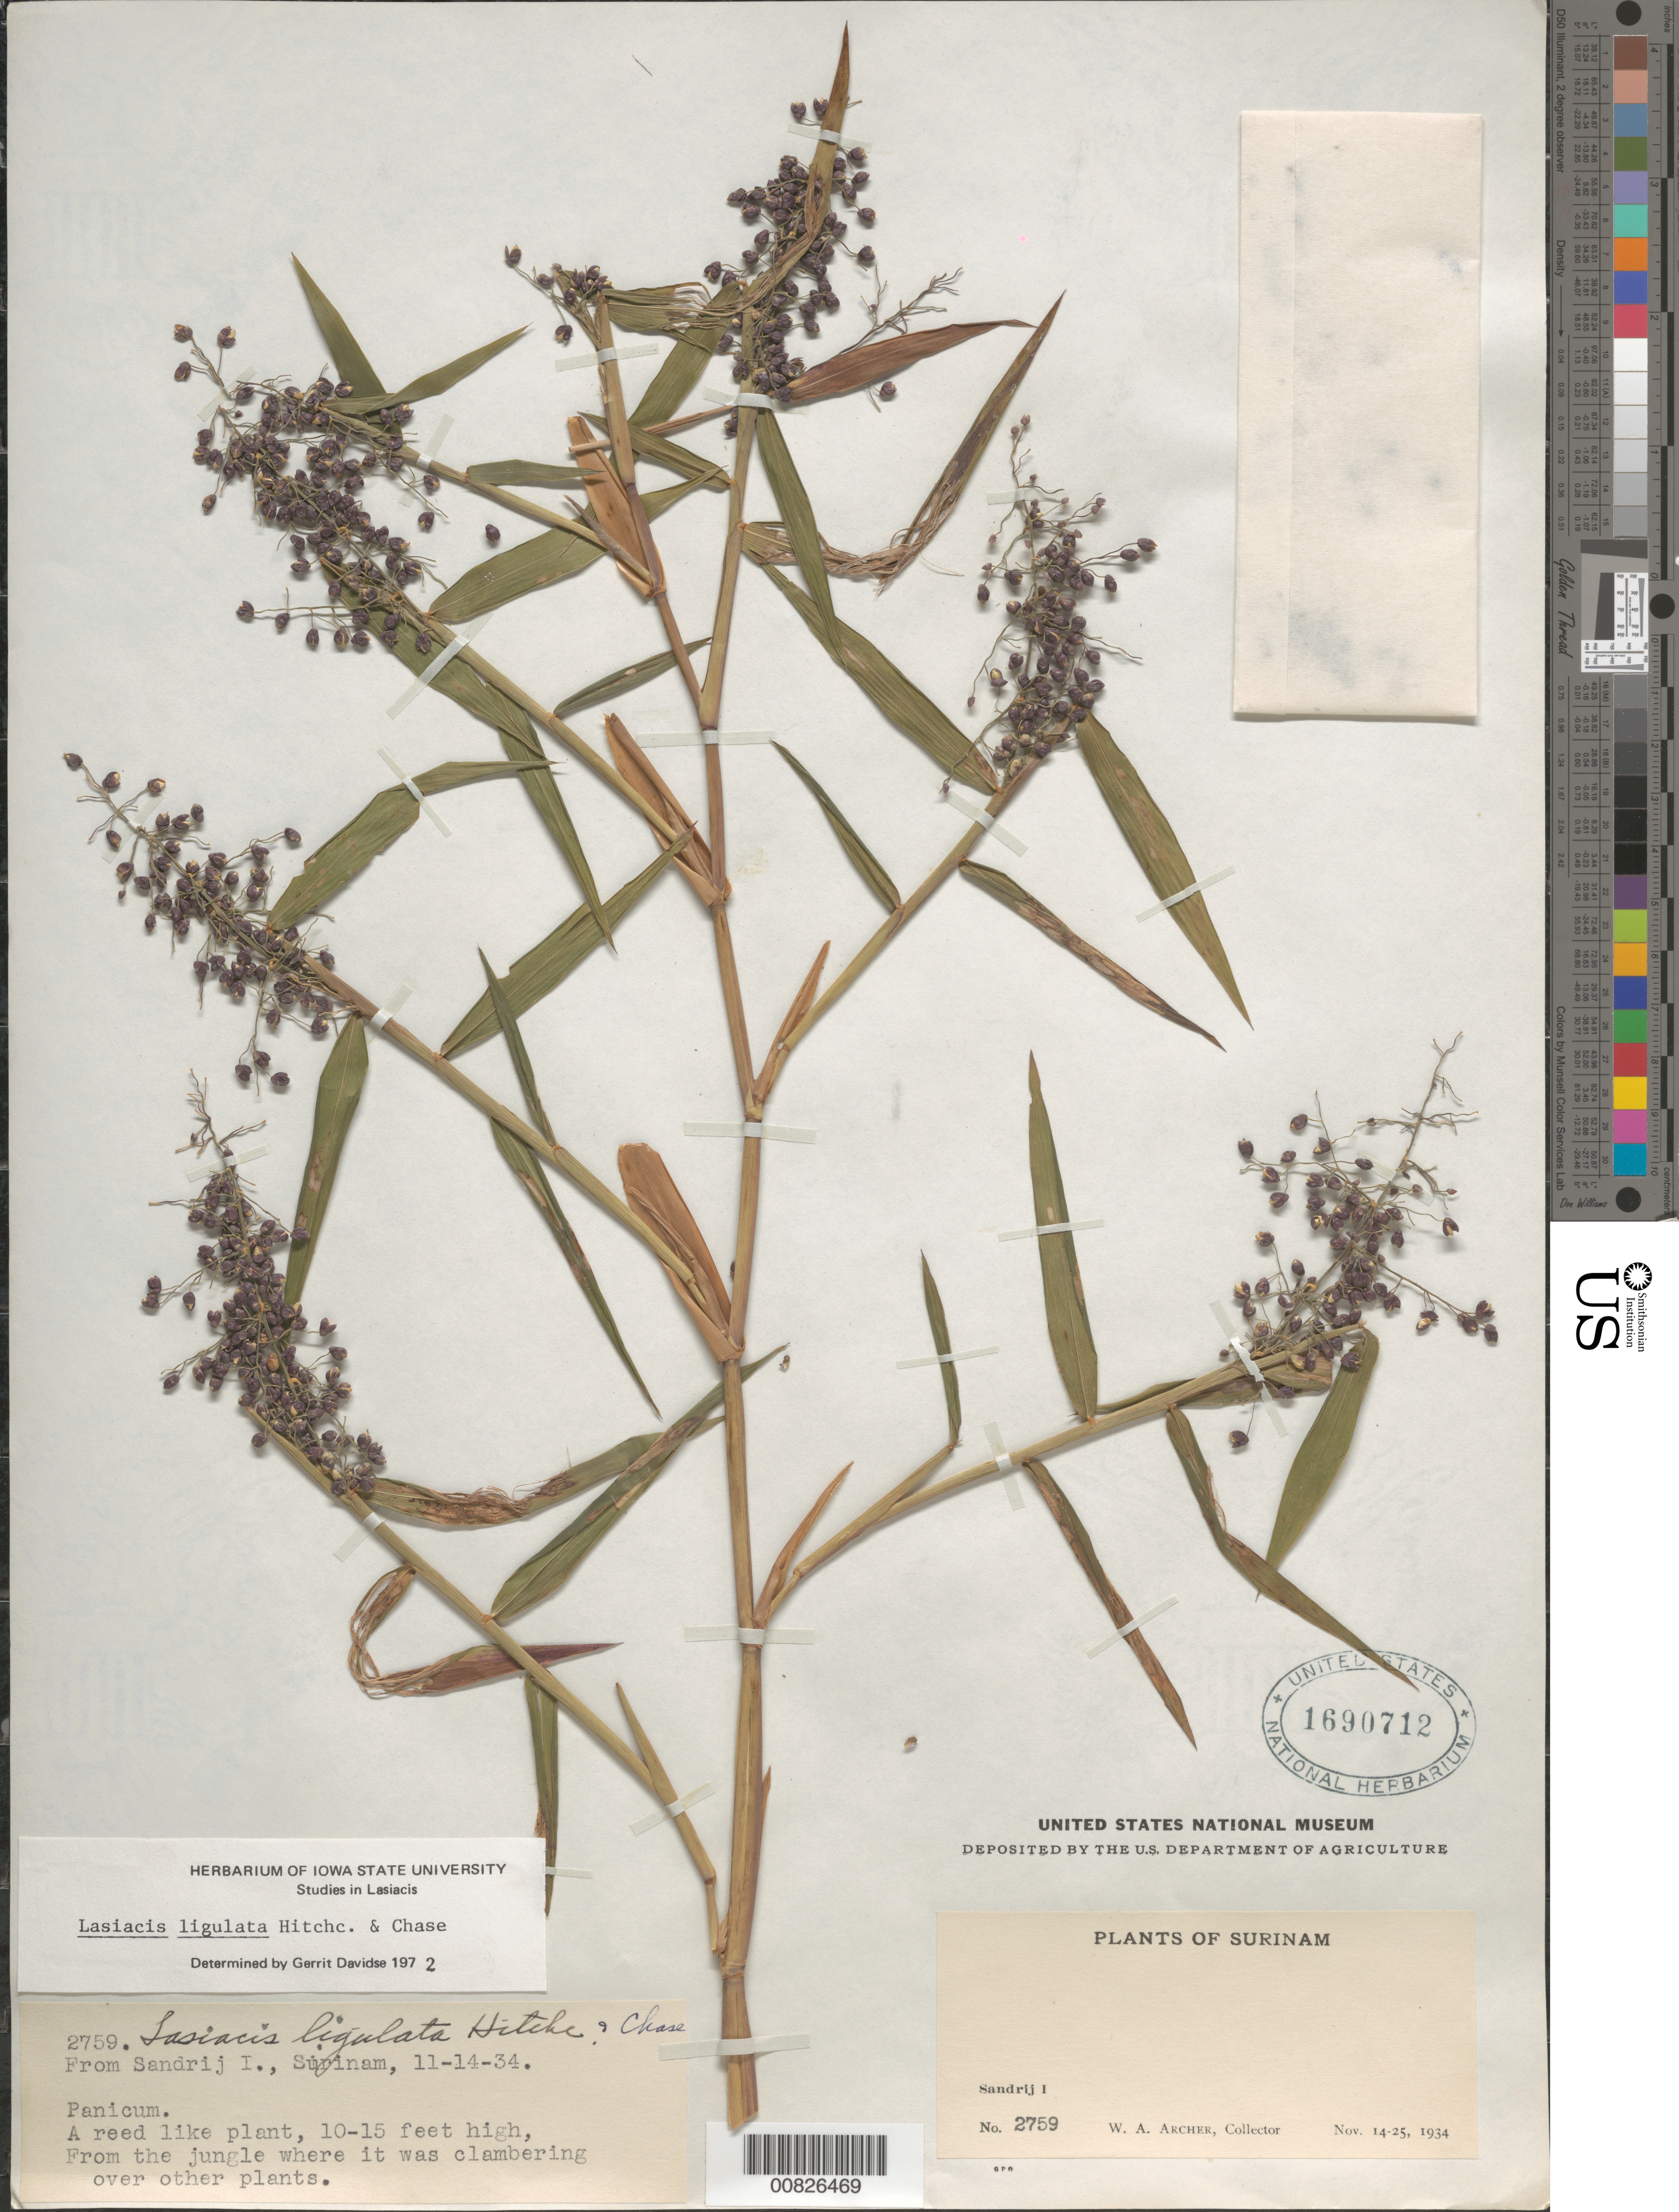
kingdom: Plantae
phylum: Tracheophyta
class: Liliopsida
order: Poales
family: Poaceae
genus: Lasiacis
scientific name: Lasiacis ligulata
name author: Hitchc. & Chase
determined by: Davidse, Gerrit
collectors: W. A. Archer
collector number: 2759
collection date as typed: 14-Nov-34 to 25-Nov-34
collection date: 1934-11-14/1934-11-25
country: Suriname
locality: Zanderij I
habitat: Jungle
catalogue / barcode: US 1690712